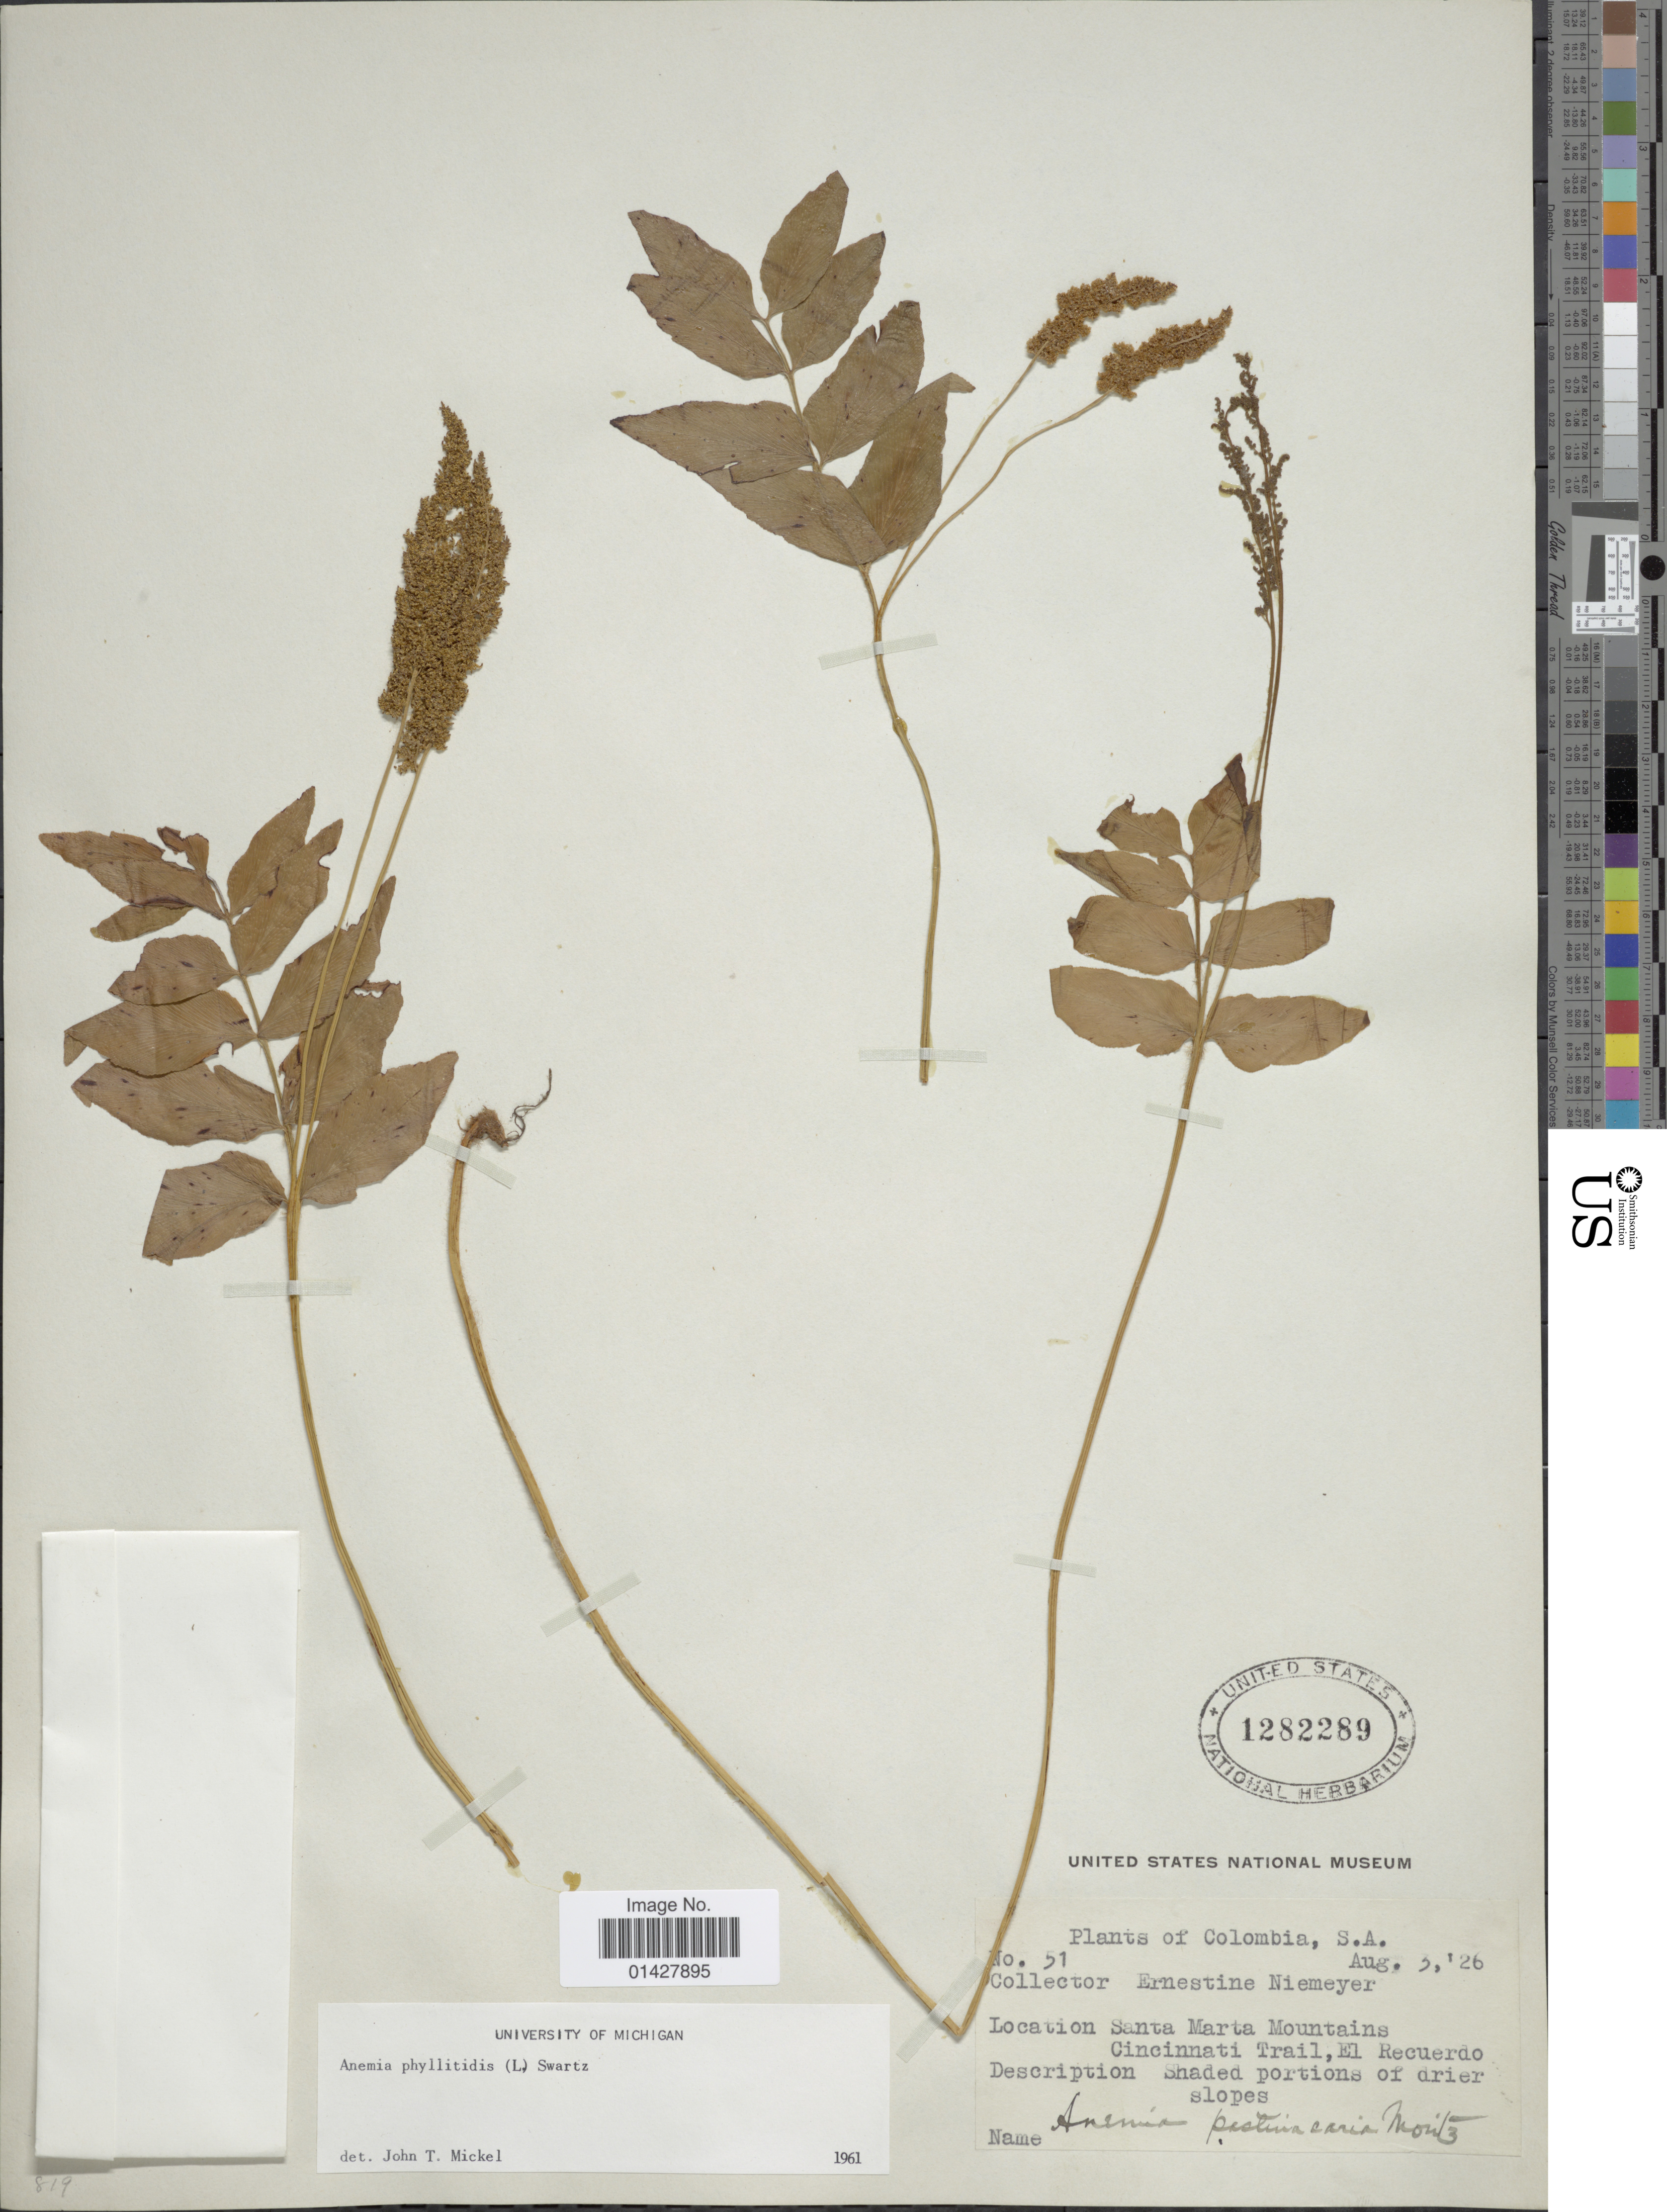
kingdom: Plantae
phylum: Tracheophyta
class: Polypodiopsida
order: Schizaeales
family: Anemiaceae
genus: Anemia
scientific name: Anemia phyllitidis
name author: (L.) Sw.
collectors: E. H. Niemeyer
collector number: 51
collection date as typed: Transcribed d/m/y: 3/8/26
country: Colombia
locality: Santa Marta Mountains, Cincinnati Trail, El Recuerdo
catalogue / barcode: US 1282289